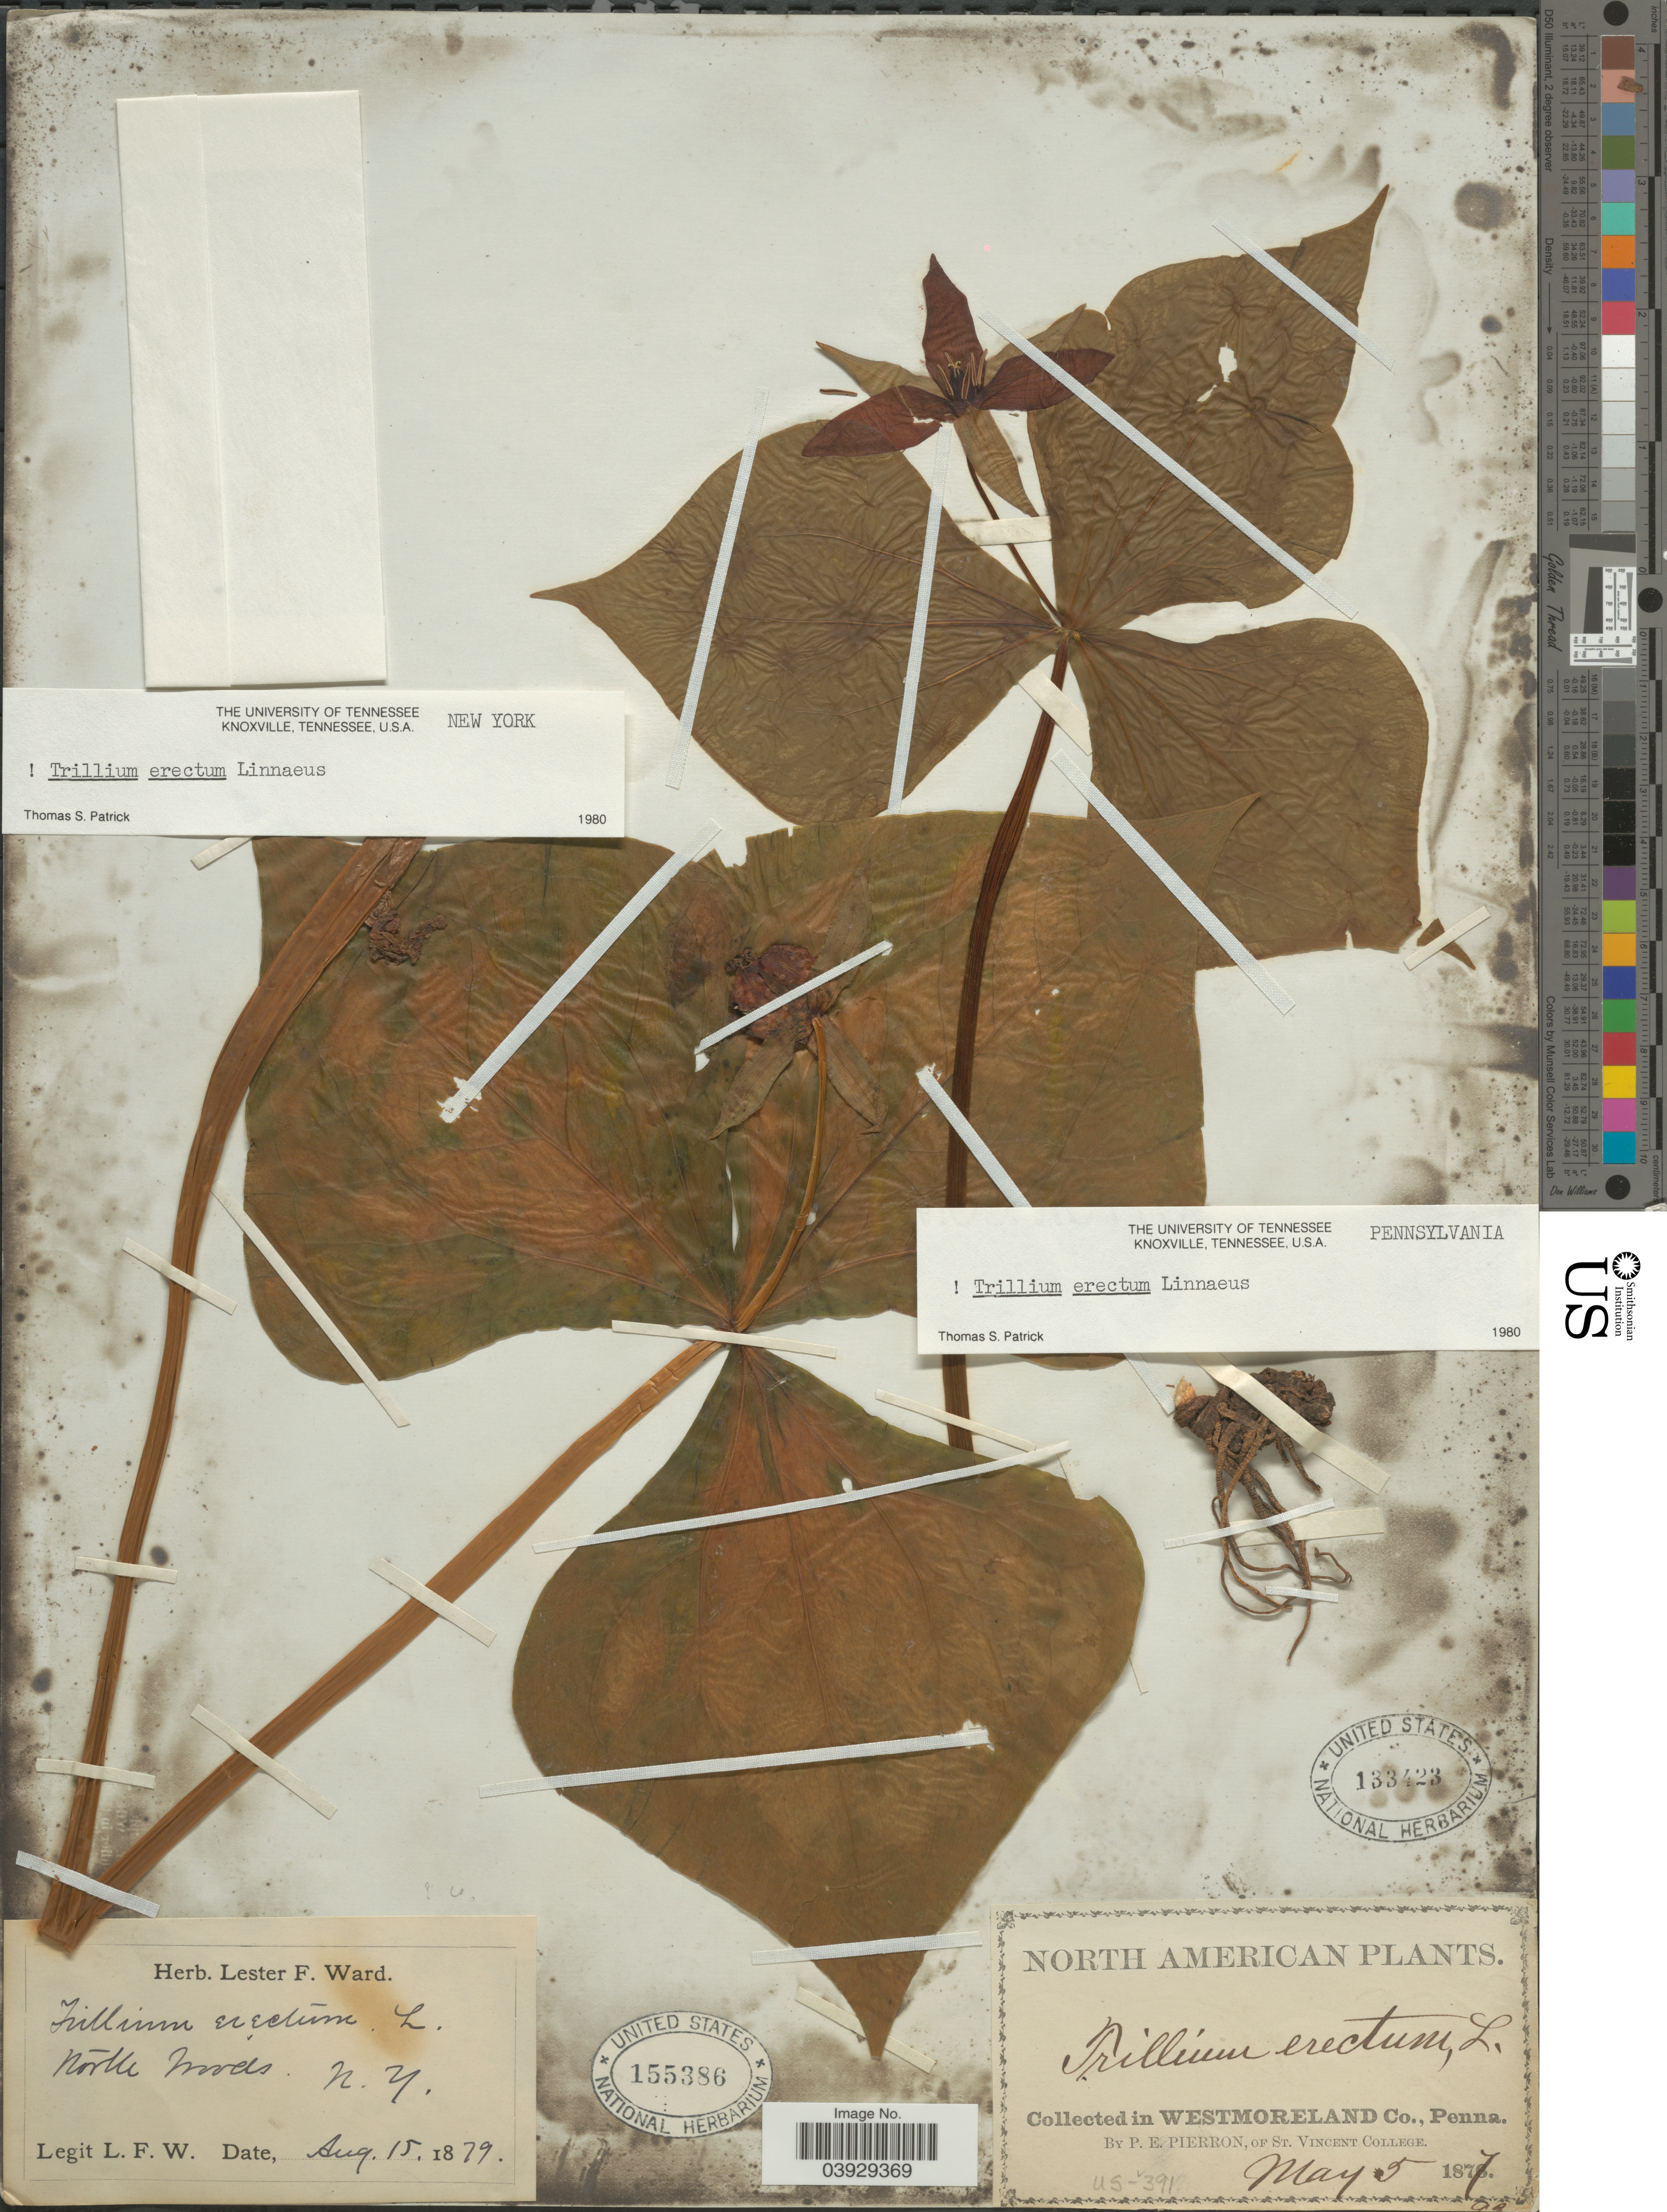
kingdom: Plantae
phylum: Tracheophyta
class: Liliopsida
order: Liliales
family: Melanthiaceae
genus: Trillium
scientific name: Trillium erectum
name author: L.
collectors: L. F. Ward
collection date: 1879-08-15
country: United States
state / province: New York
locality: North Woods.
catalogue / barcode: US 155386